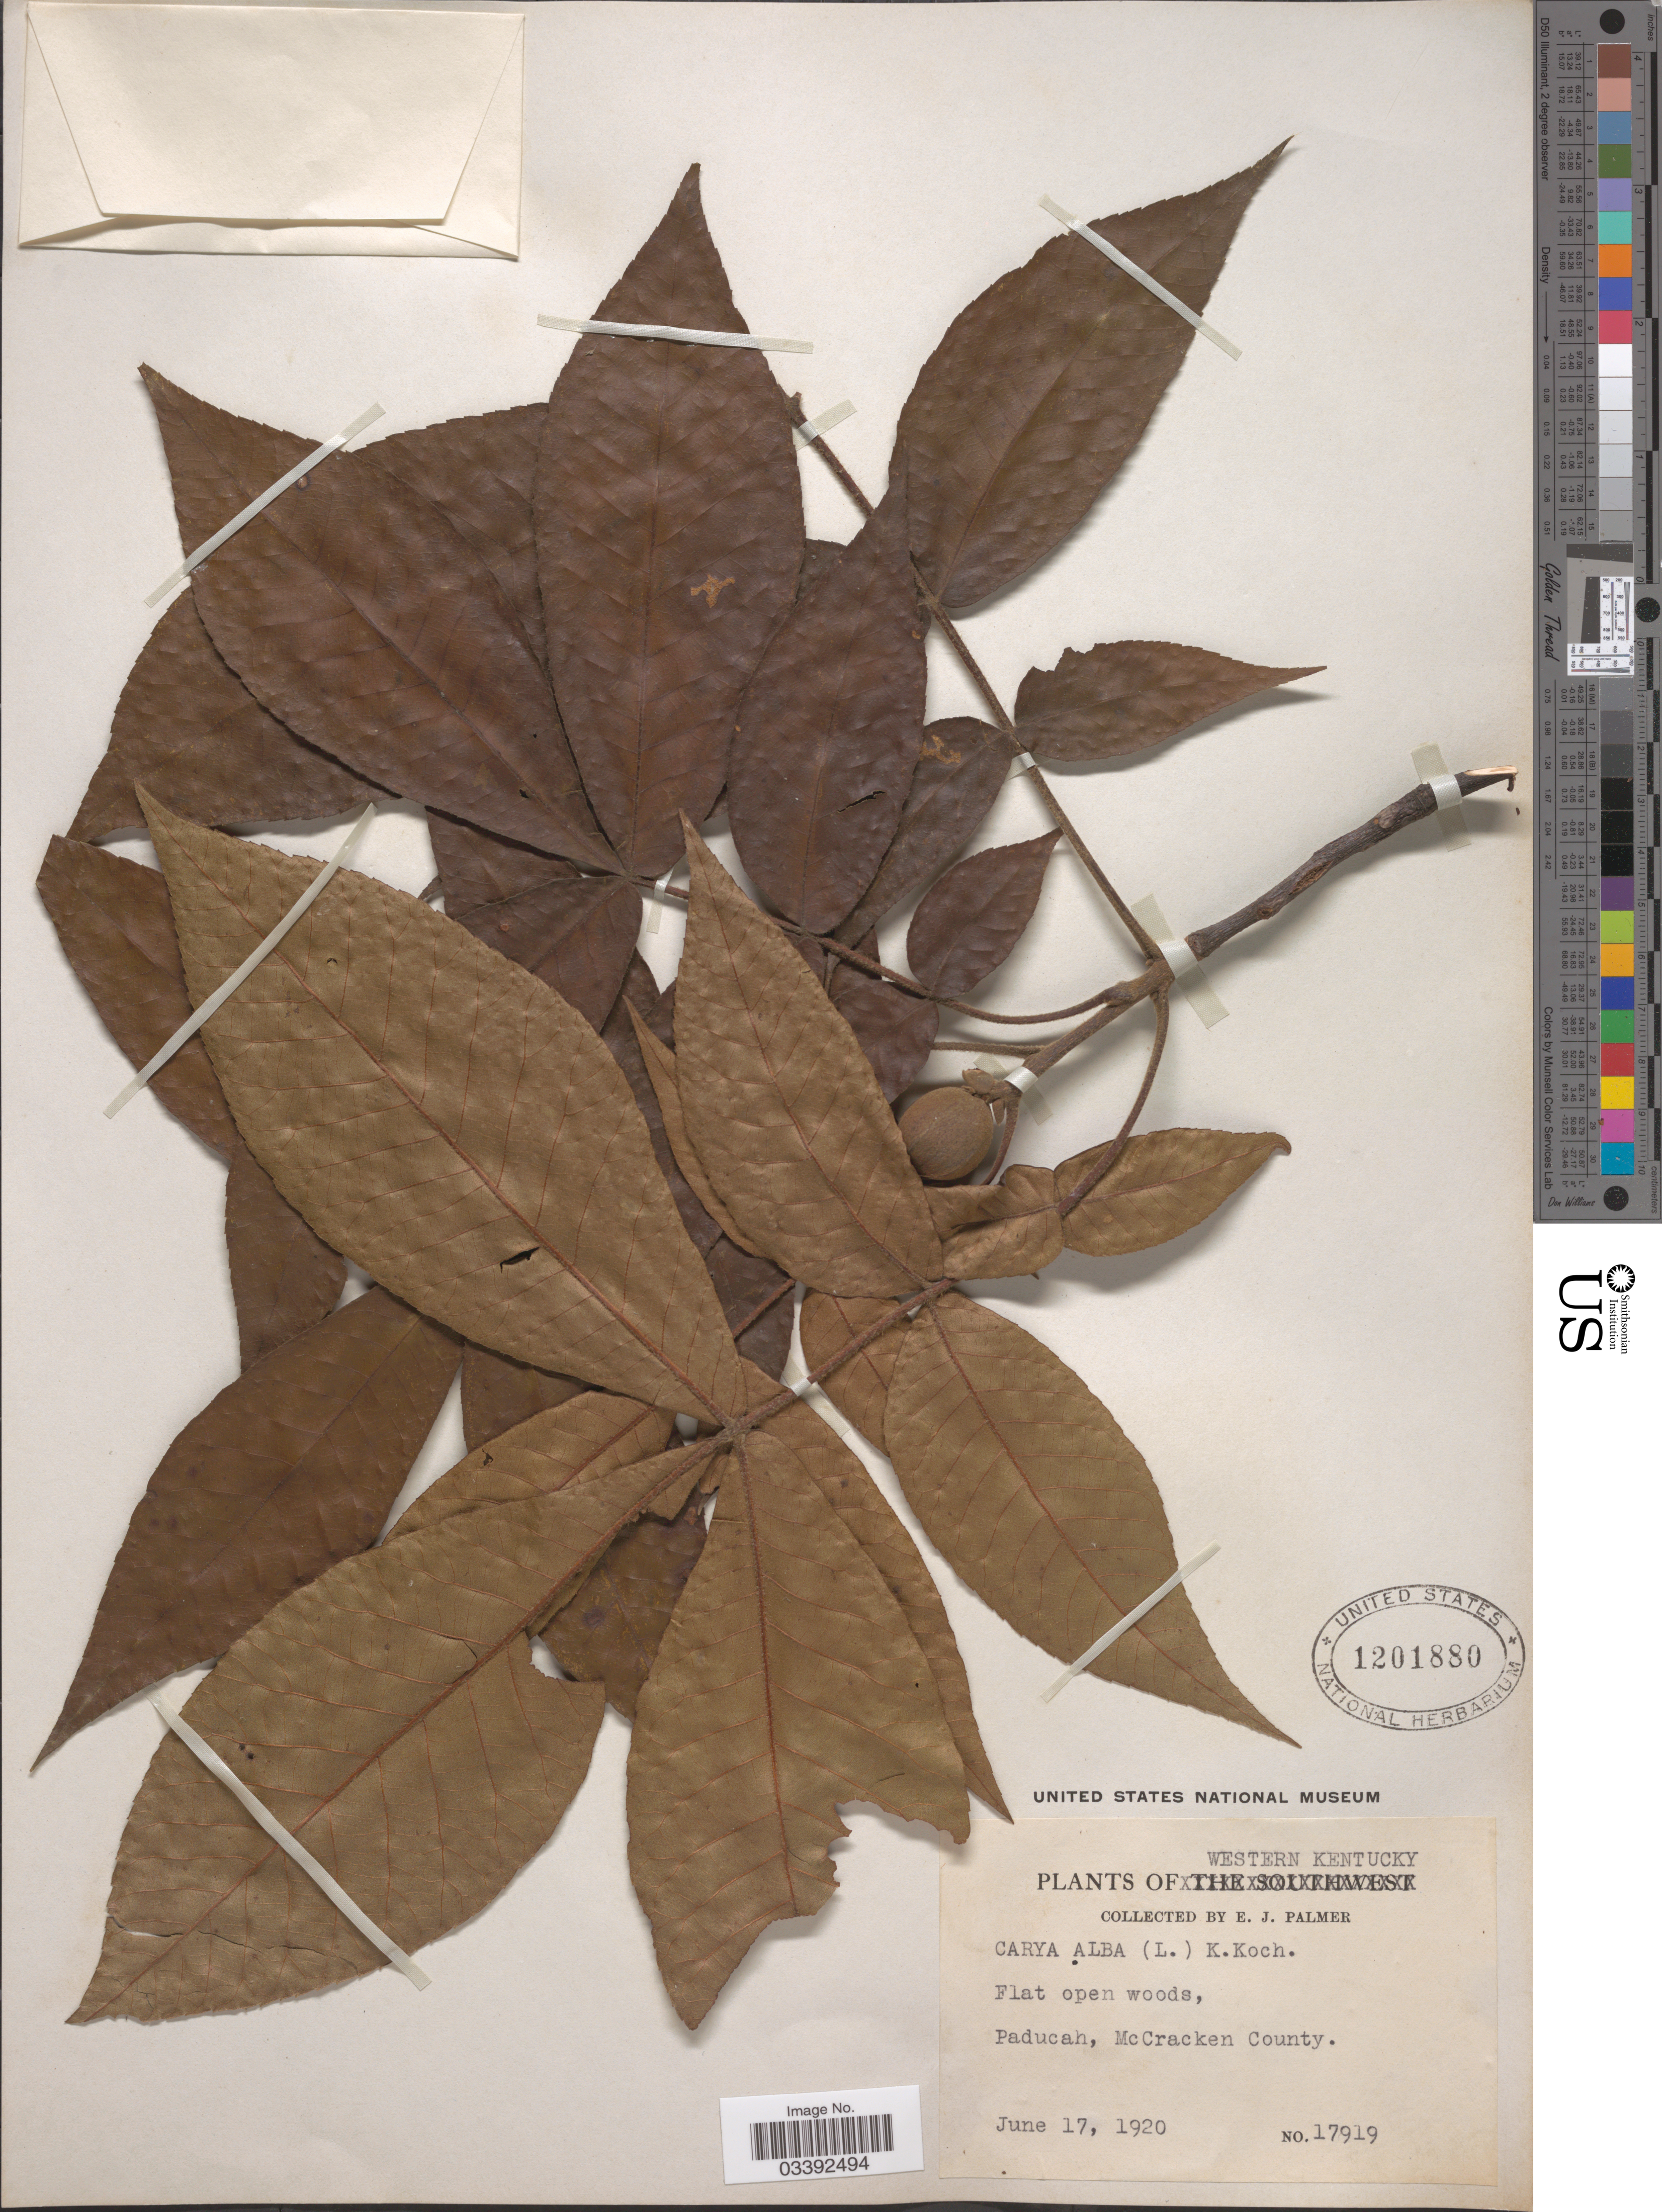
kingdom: Plantae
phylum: Tracheophyta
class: Magnoliopsida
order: Fagales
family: Juglandaceae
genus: Carya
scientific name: Carya tomentosa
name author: (Lam.) Nutt.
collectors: E. J. Palmer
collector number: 17919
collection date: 1920-06-17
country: United States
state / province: Kentucky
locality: Western Kentucky. Paducah, McCracken County.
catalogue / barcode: US 1201880